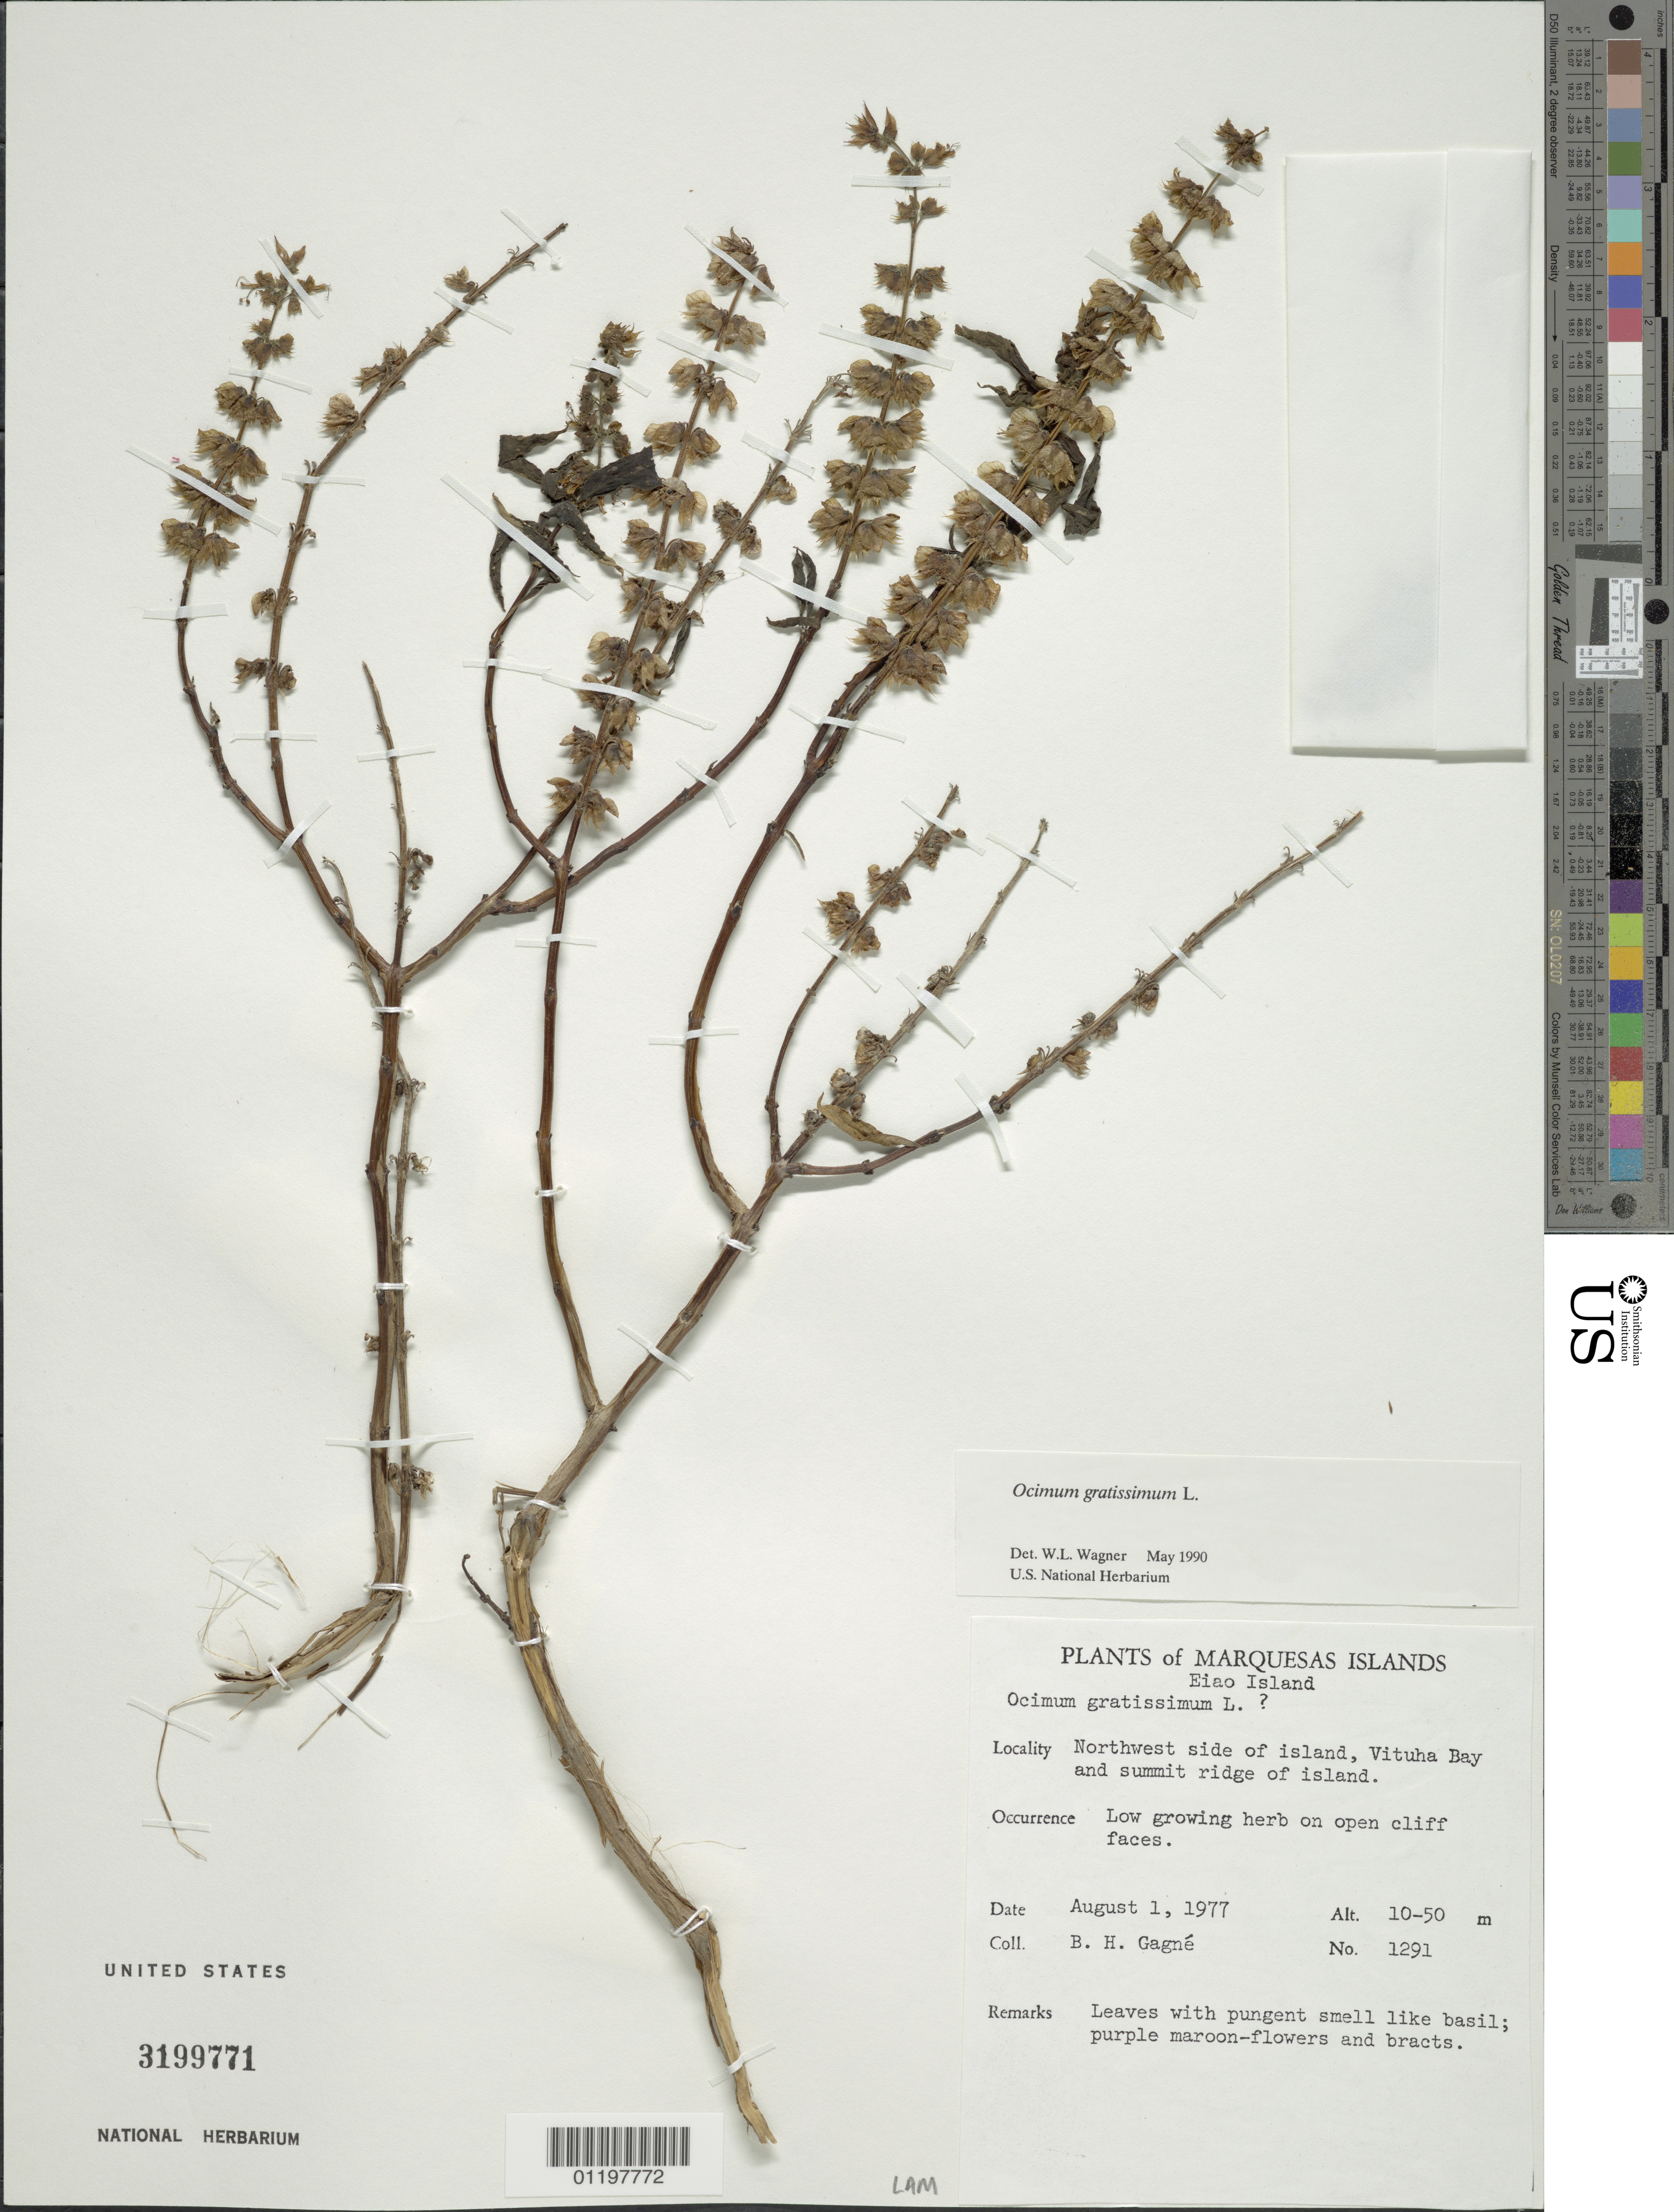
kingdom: Plantae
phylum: Tracheophyta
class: Magnoliopsida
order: Lamiales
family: Lamiaceae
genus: Ocimum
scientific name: Ocimum gratissimum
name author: L.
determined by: Wagner, W. L., (BOT), Smithsonian Institution - National Museum of Natural History (UNITED STATES)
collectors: B. H. Gagné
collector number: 1291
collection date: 1977-08-01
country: French Polynesia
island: Eiao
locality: NW side of island, Vaituha Bay and summit ridge of island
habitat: Low growing herb on open cliff faces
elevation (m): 10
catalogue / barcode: US 3199771